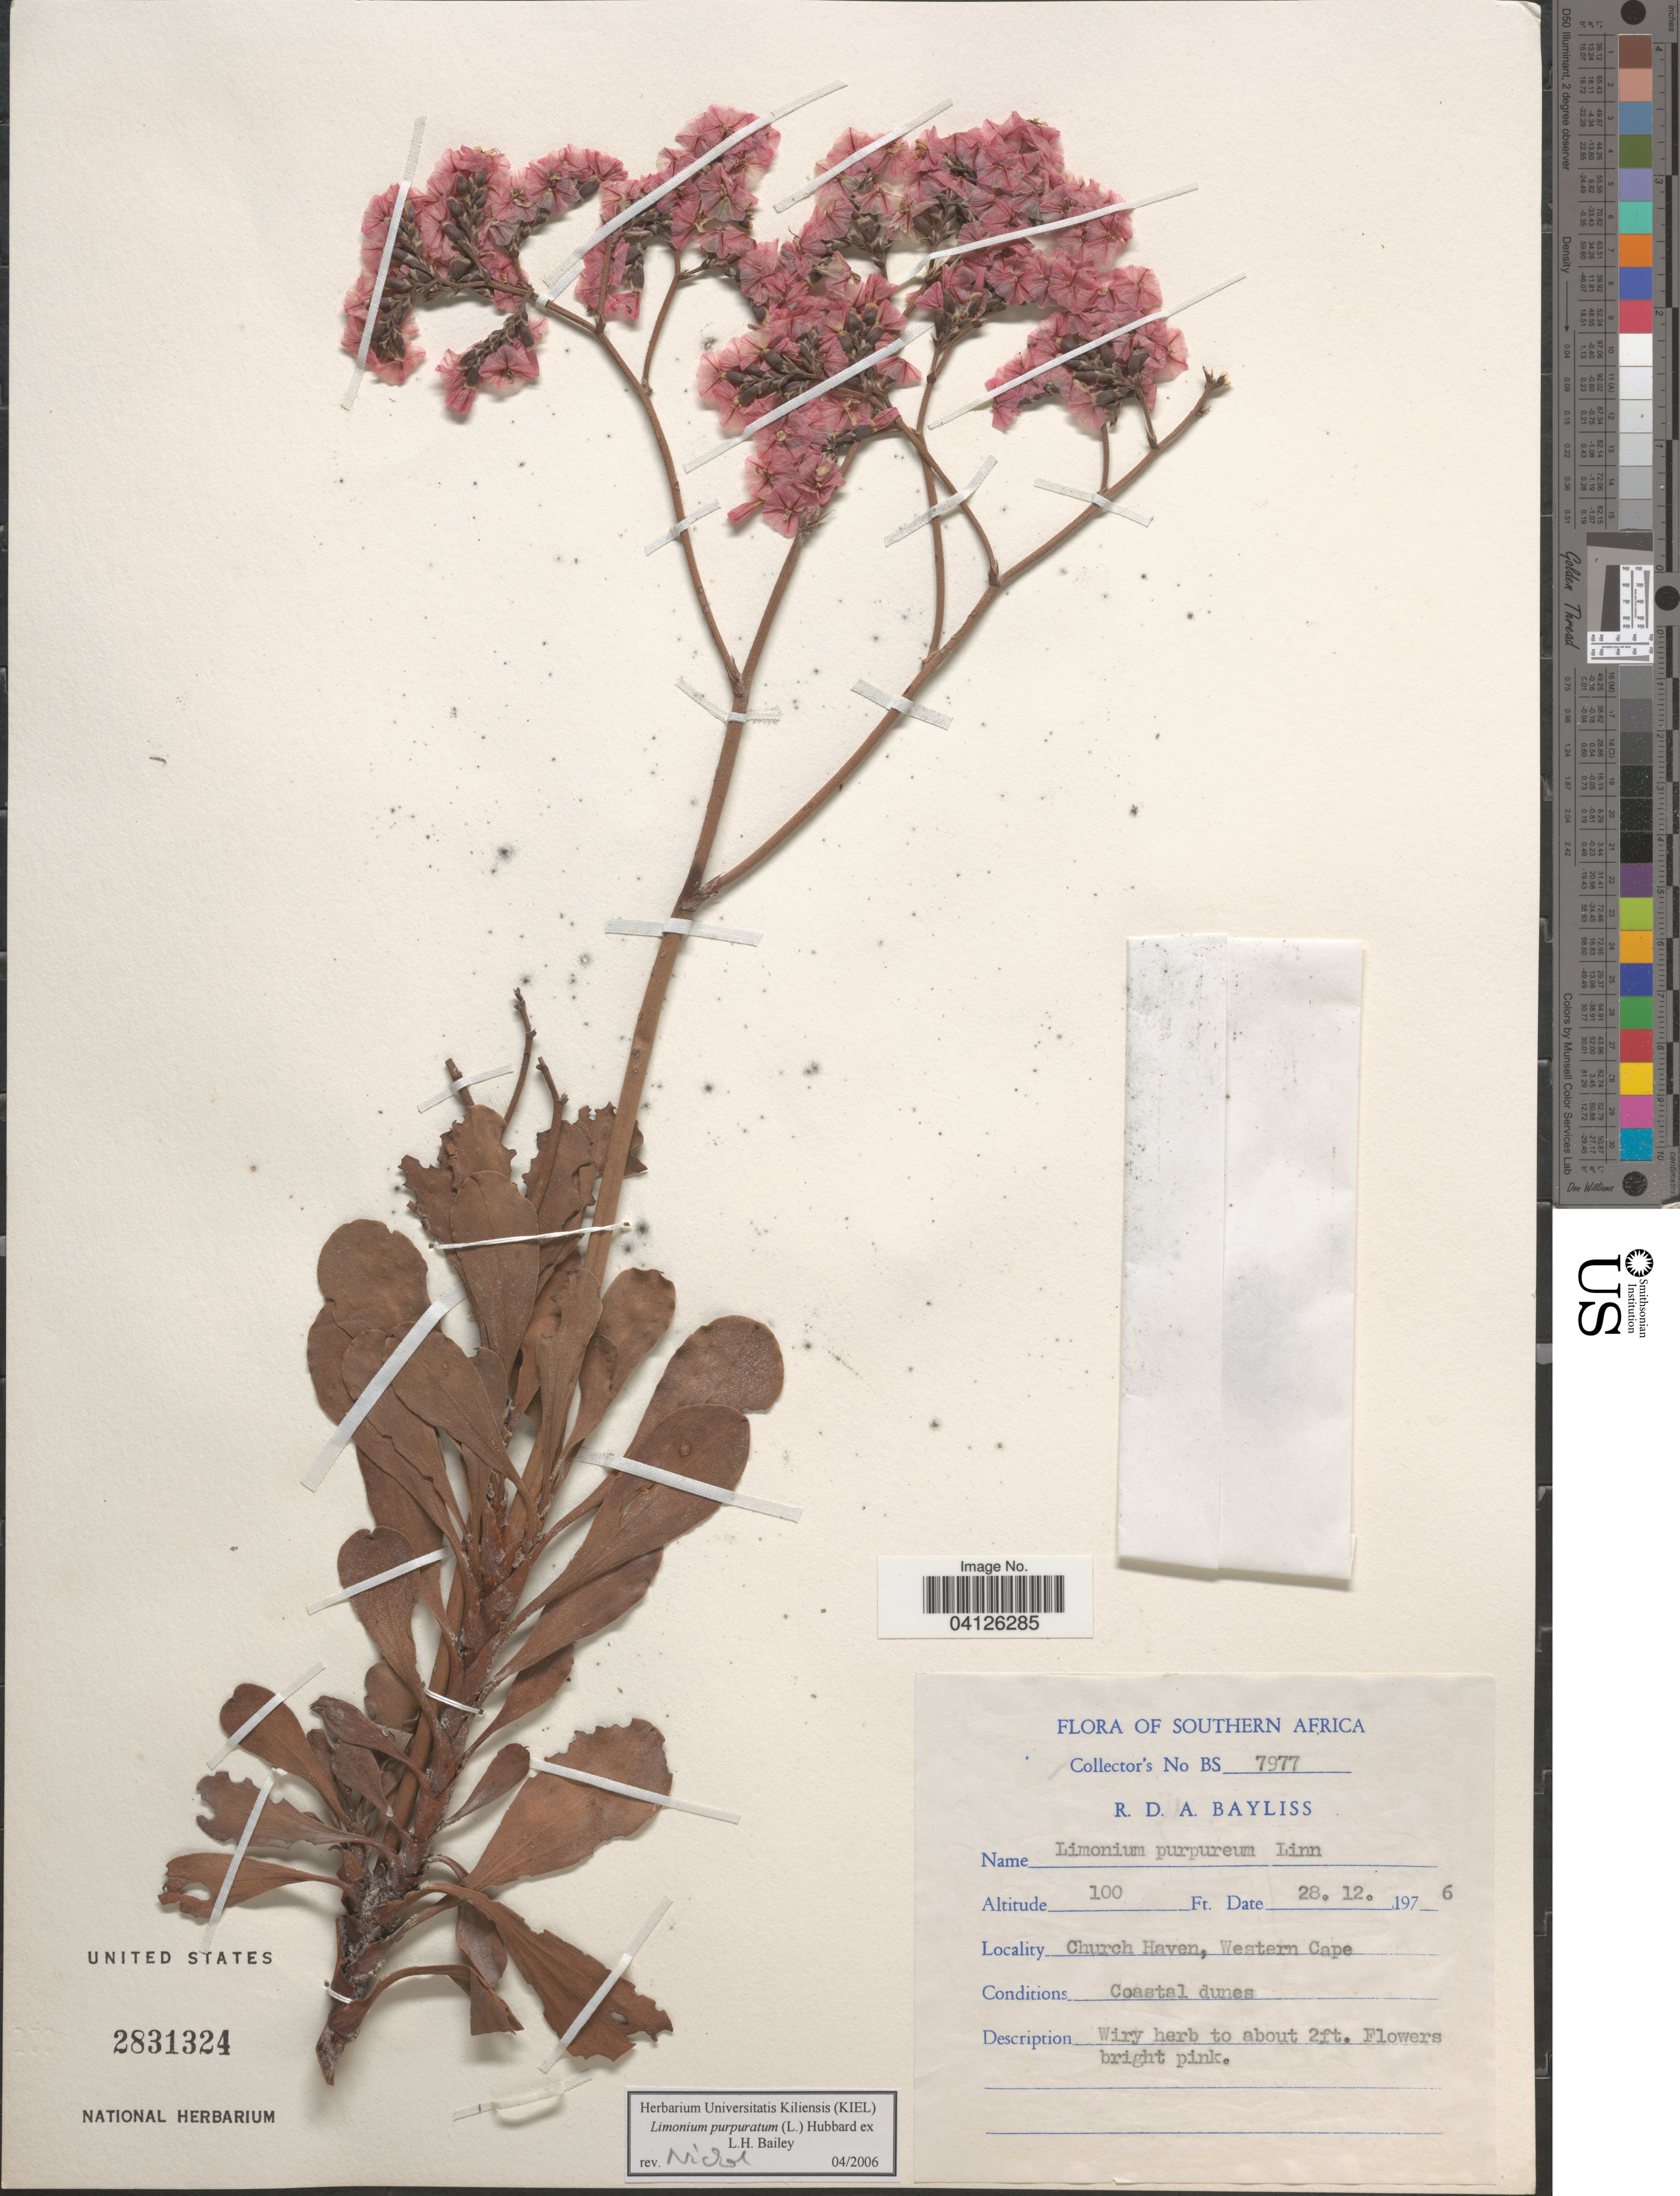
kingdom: Plantae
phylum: Tracheophyta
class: Magnoliopsida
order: Caryophyllales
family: Plumbaginaceae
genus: Limonium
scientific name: Limonium purpuratum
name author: F.T. Hubb. ex L.H. Bailey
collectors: R. Bayliss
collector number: BS7977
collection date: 1976-12-28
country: South Africa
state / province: Western Cape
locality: Southern Africa. Church Haven.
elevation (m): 30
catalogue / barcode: US 2831324